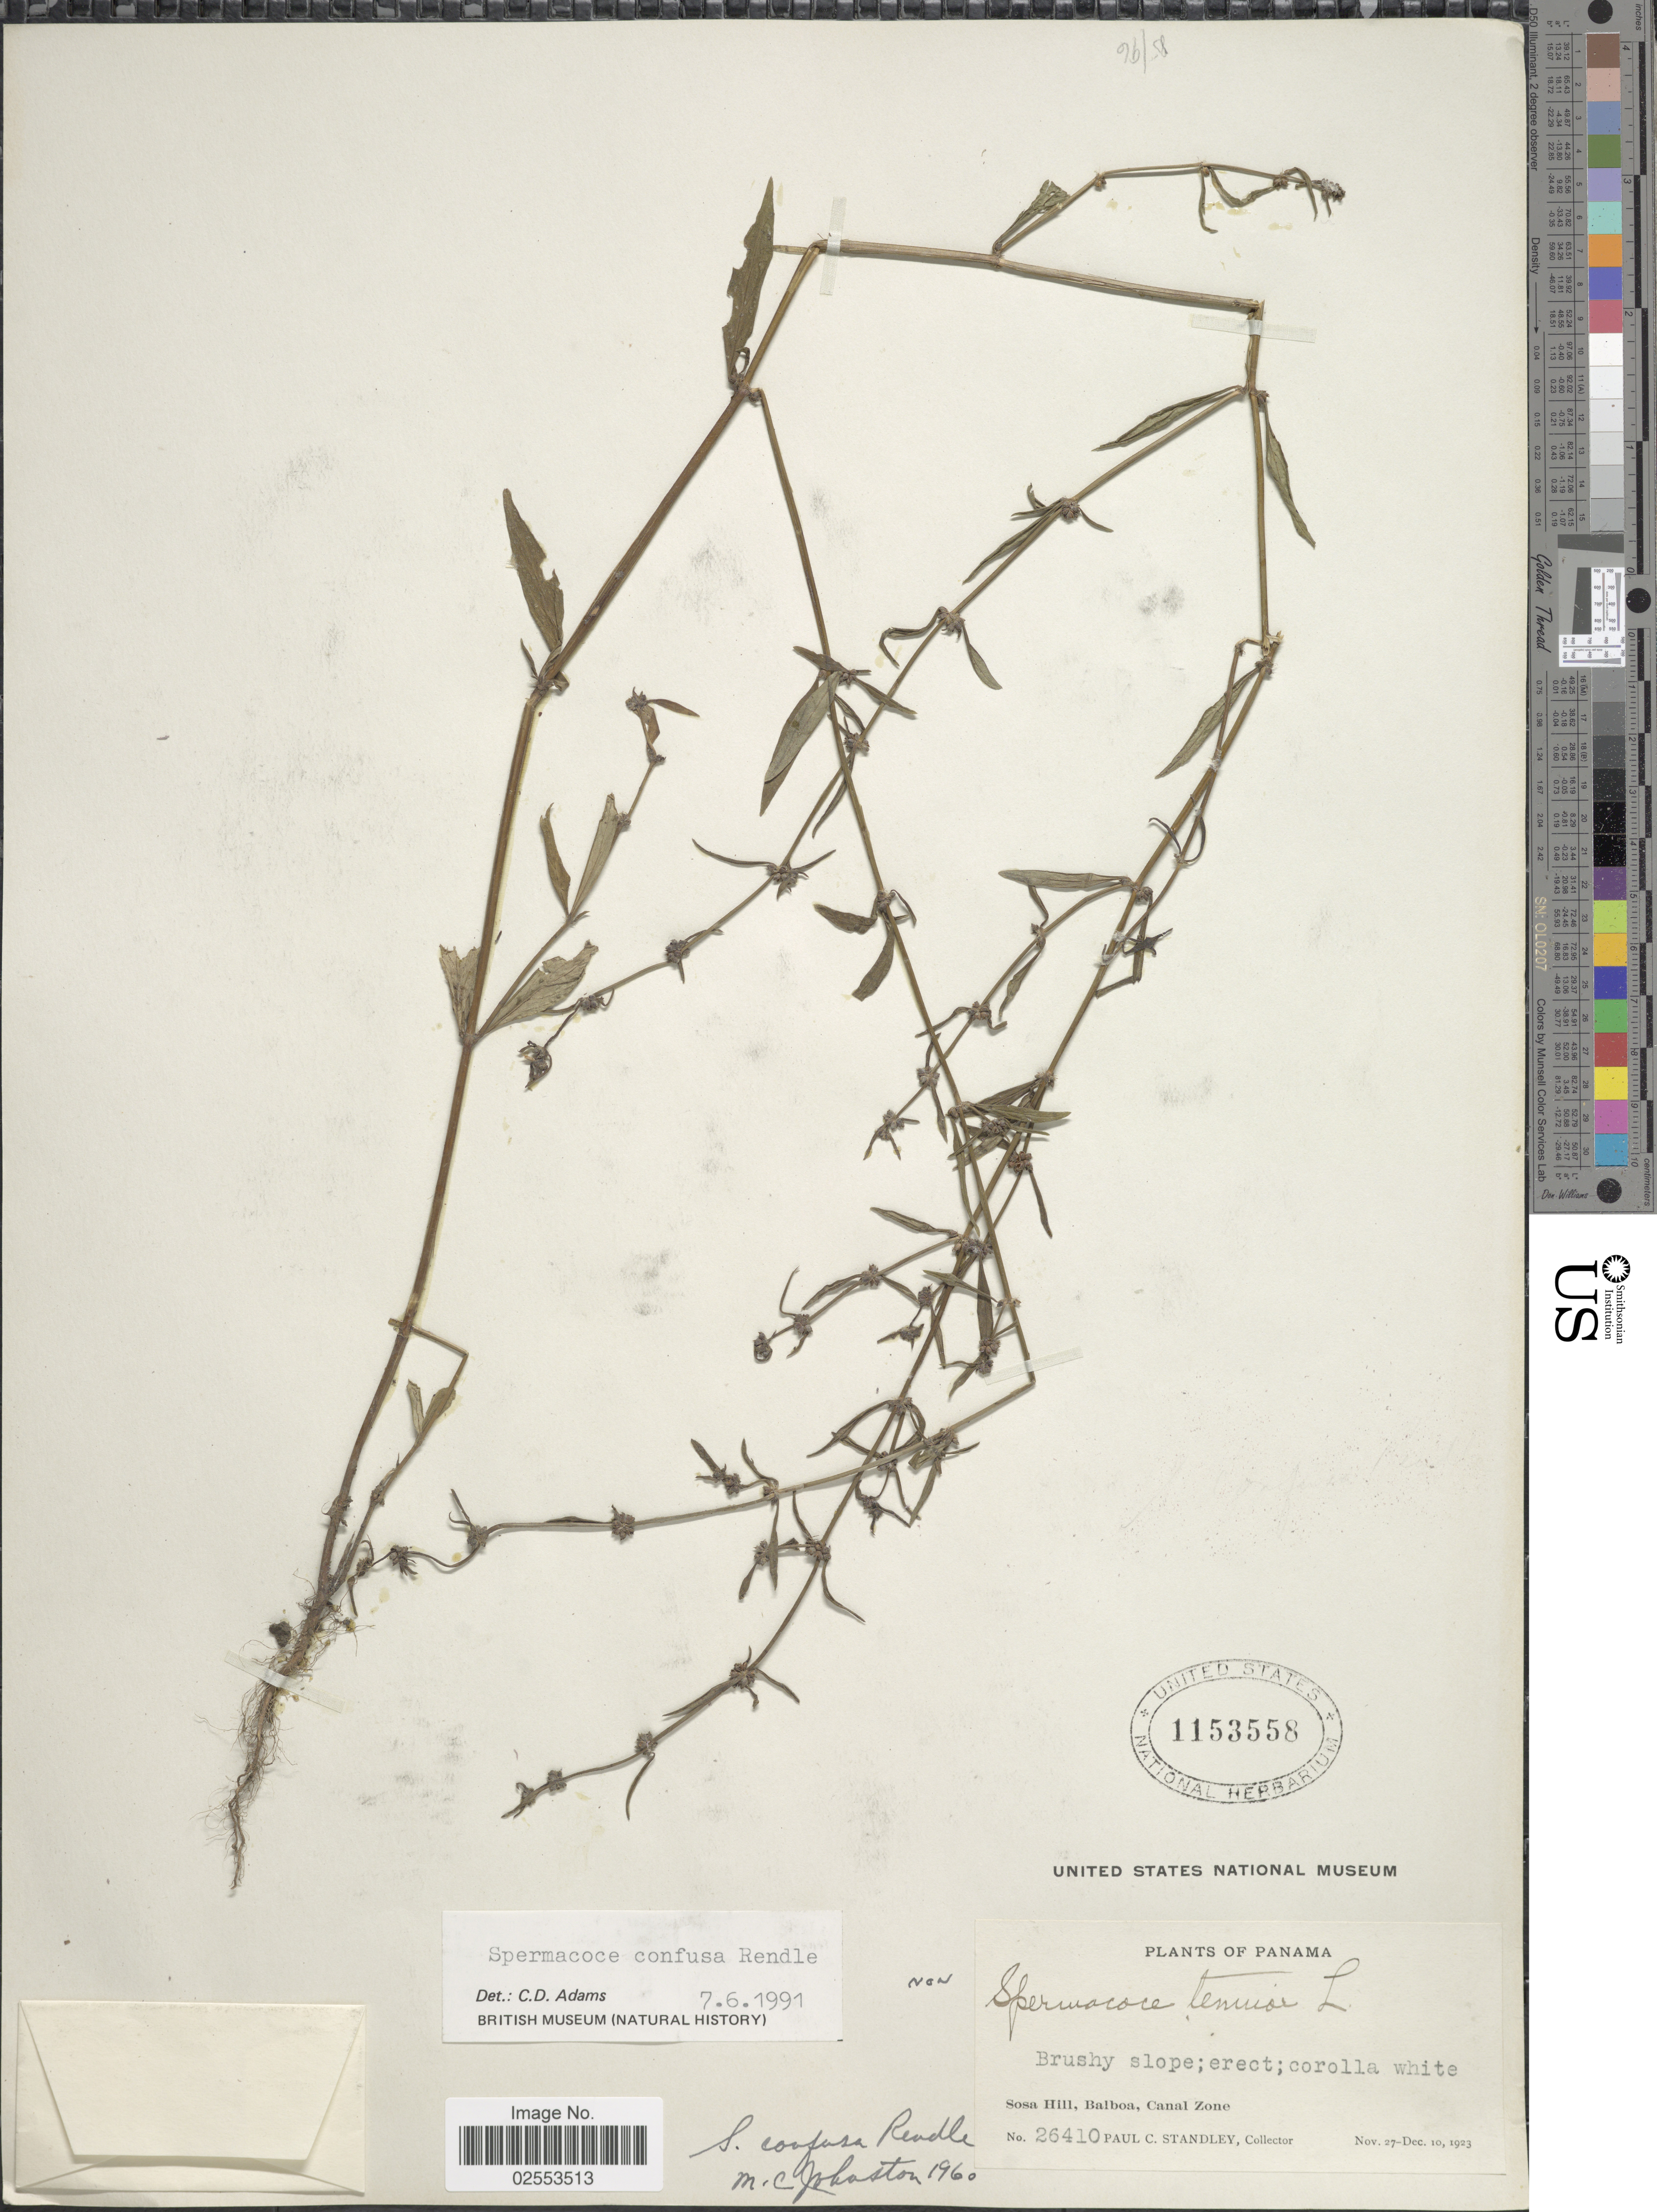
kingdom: Plantae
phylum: Tracheophyta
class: Magnoliopsida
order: Gentianales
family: Rubiaceae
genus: Spermacoce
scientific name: Spermacoce confusa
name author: Rendle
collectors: P. C. Standley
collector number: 26410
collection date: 1923-11-27/1923-12-10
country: Panama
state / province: Colón / Panamá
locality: Sosa Hill, Balboa, Canal Zone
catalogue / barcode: US 1153558